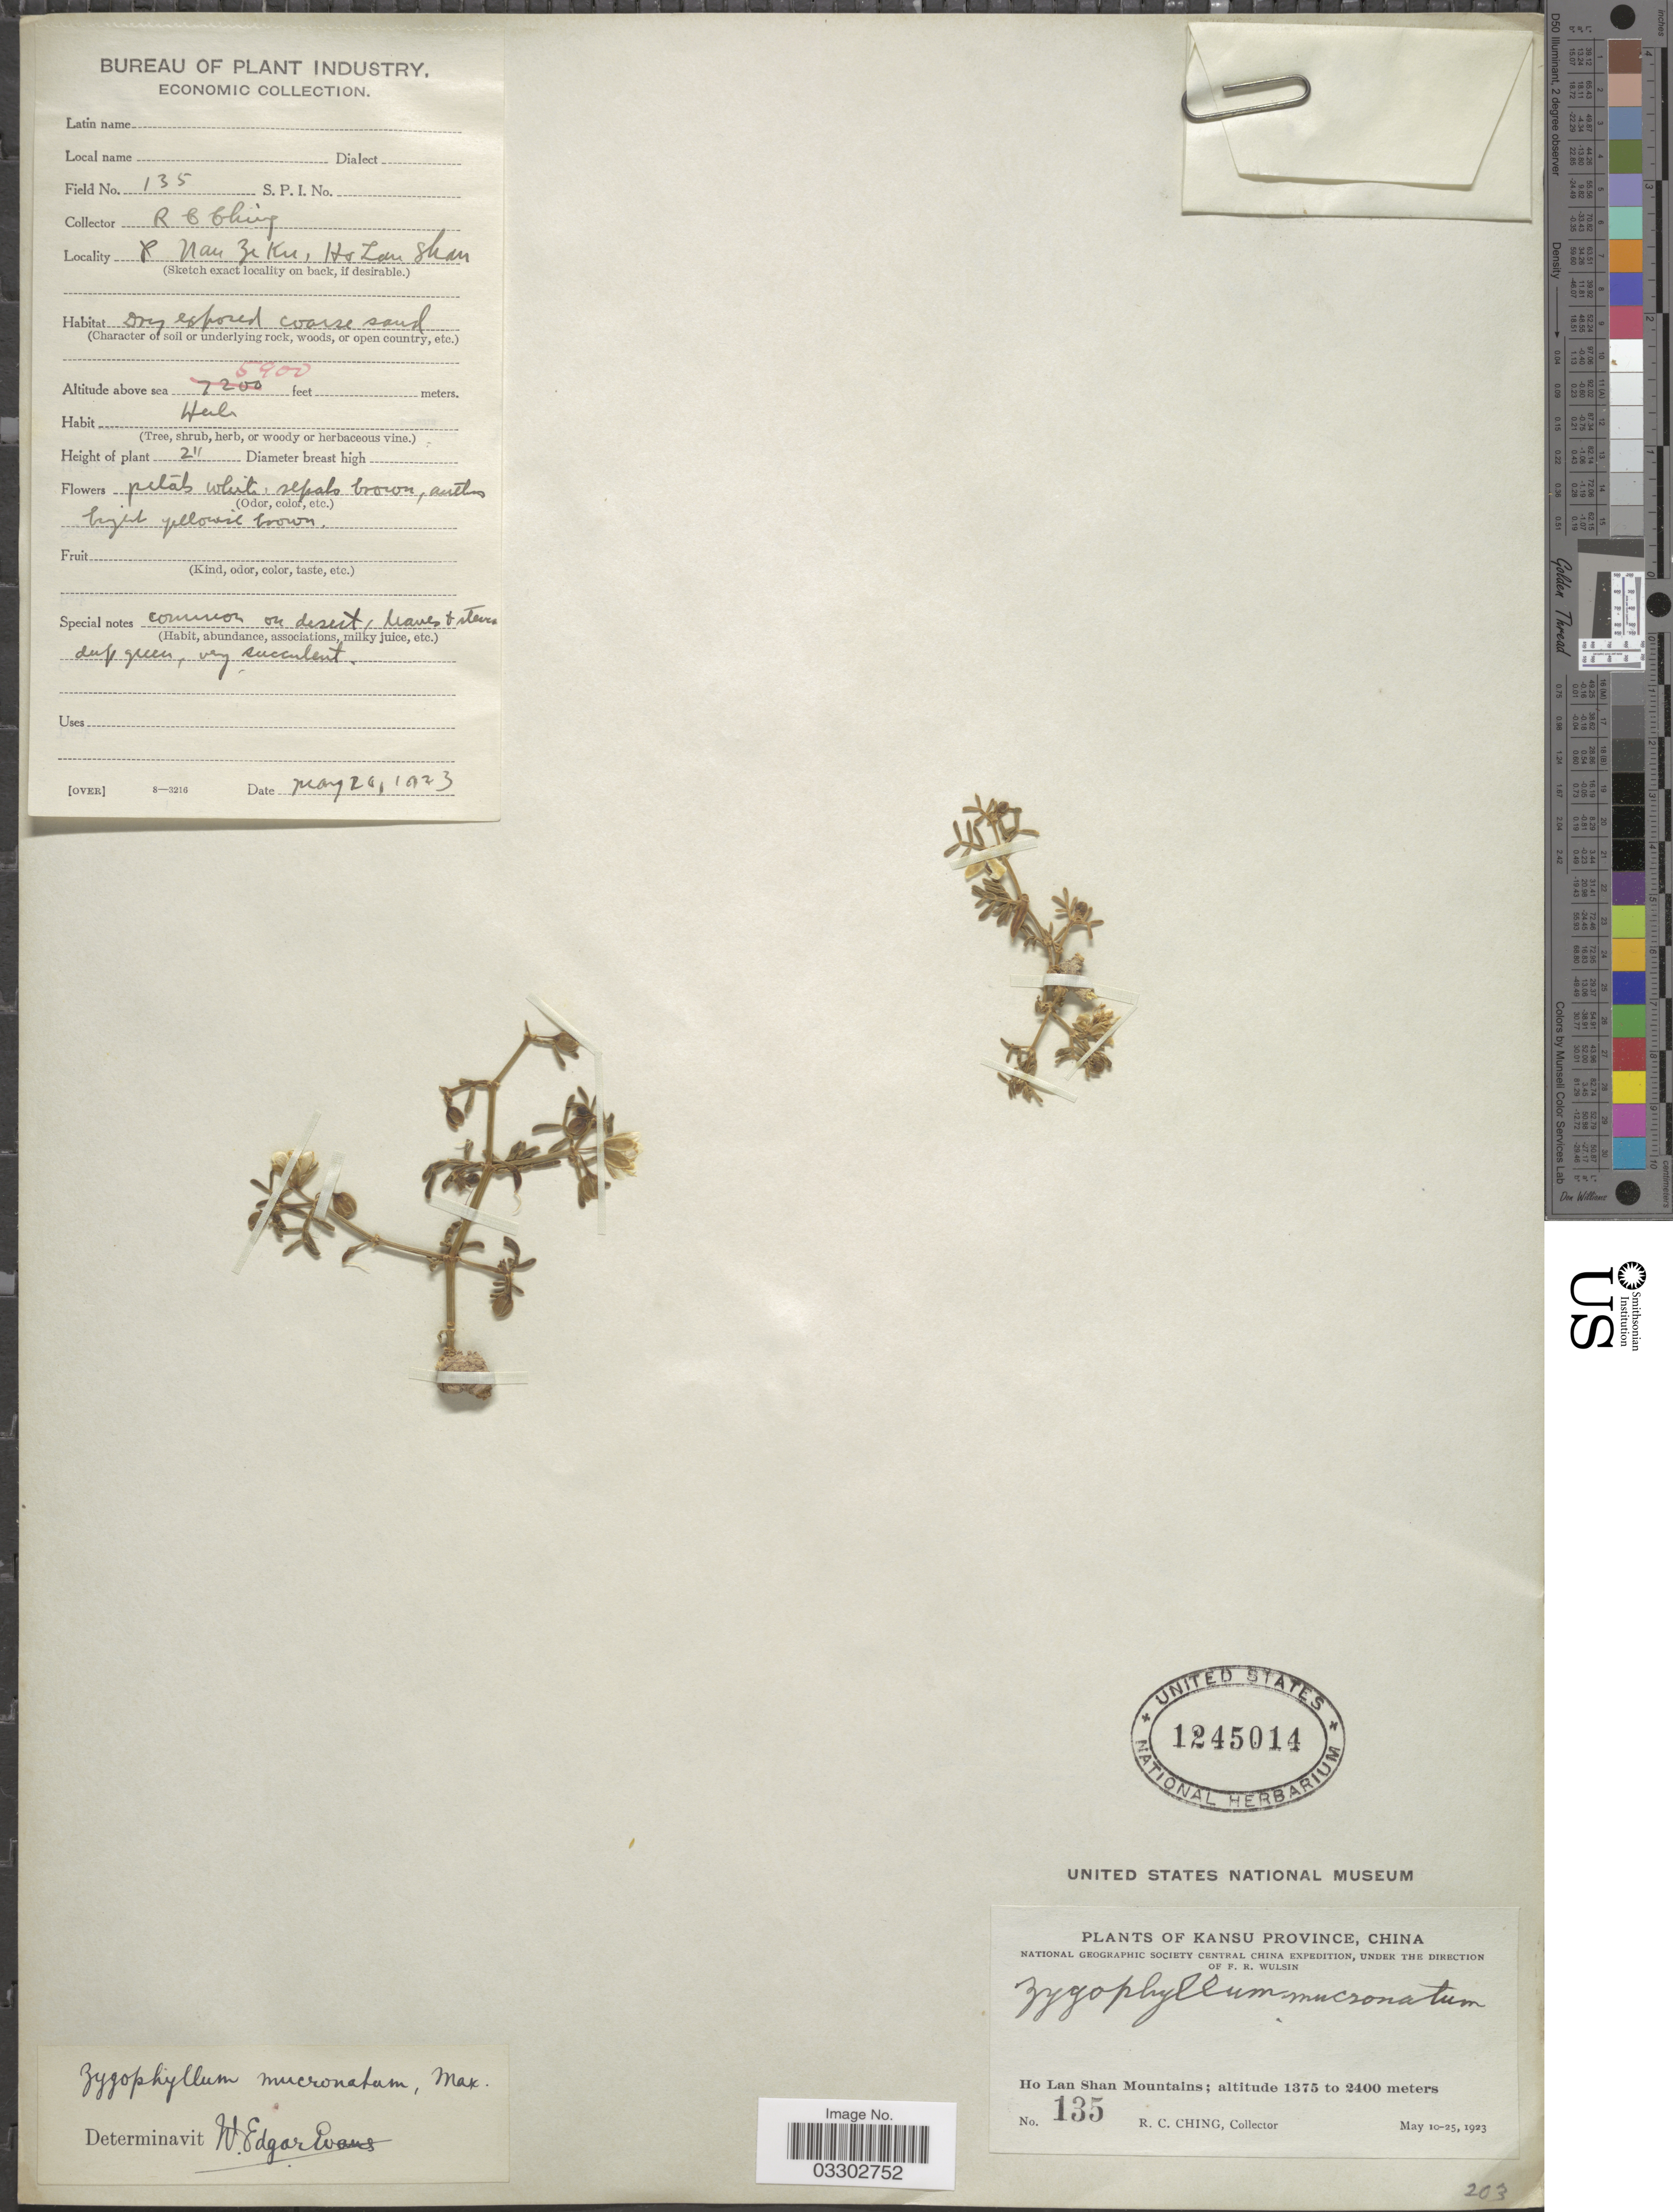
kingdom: Plantae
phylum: Tracheophyta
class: Magnoliopsida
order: Zygophyllales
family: Zygophyllaceae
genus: Zygophyllum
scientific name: Zygophyllum mucronatum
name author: Maxim.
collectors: R. C. Ching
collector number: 135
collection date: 1923-05-20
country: China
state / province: Gansu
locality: Kansu Province. Nan Ze Ku, Ho Lan Shan Mountains.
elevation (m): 1798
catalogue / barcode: US 1245014